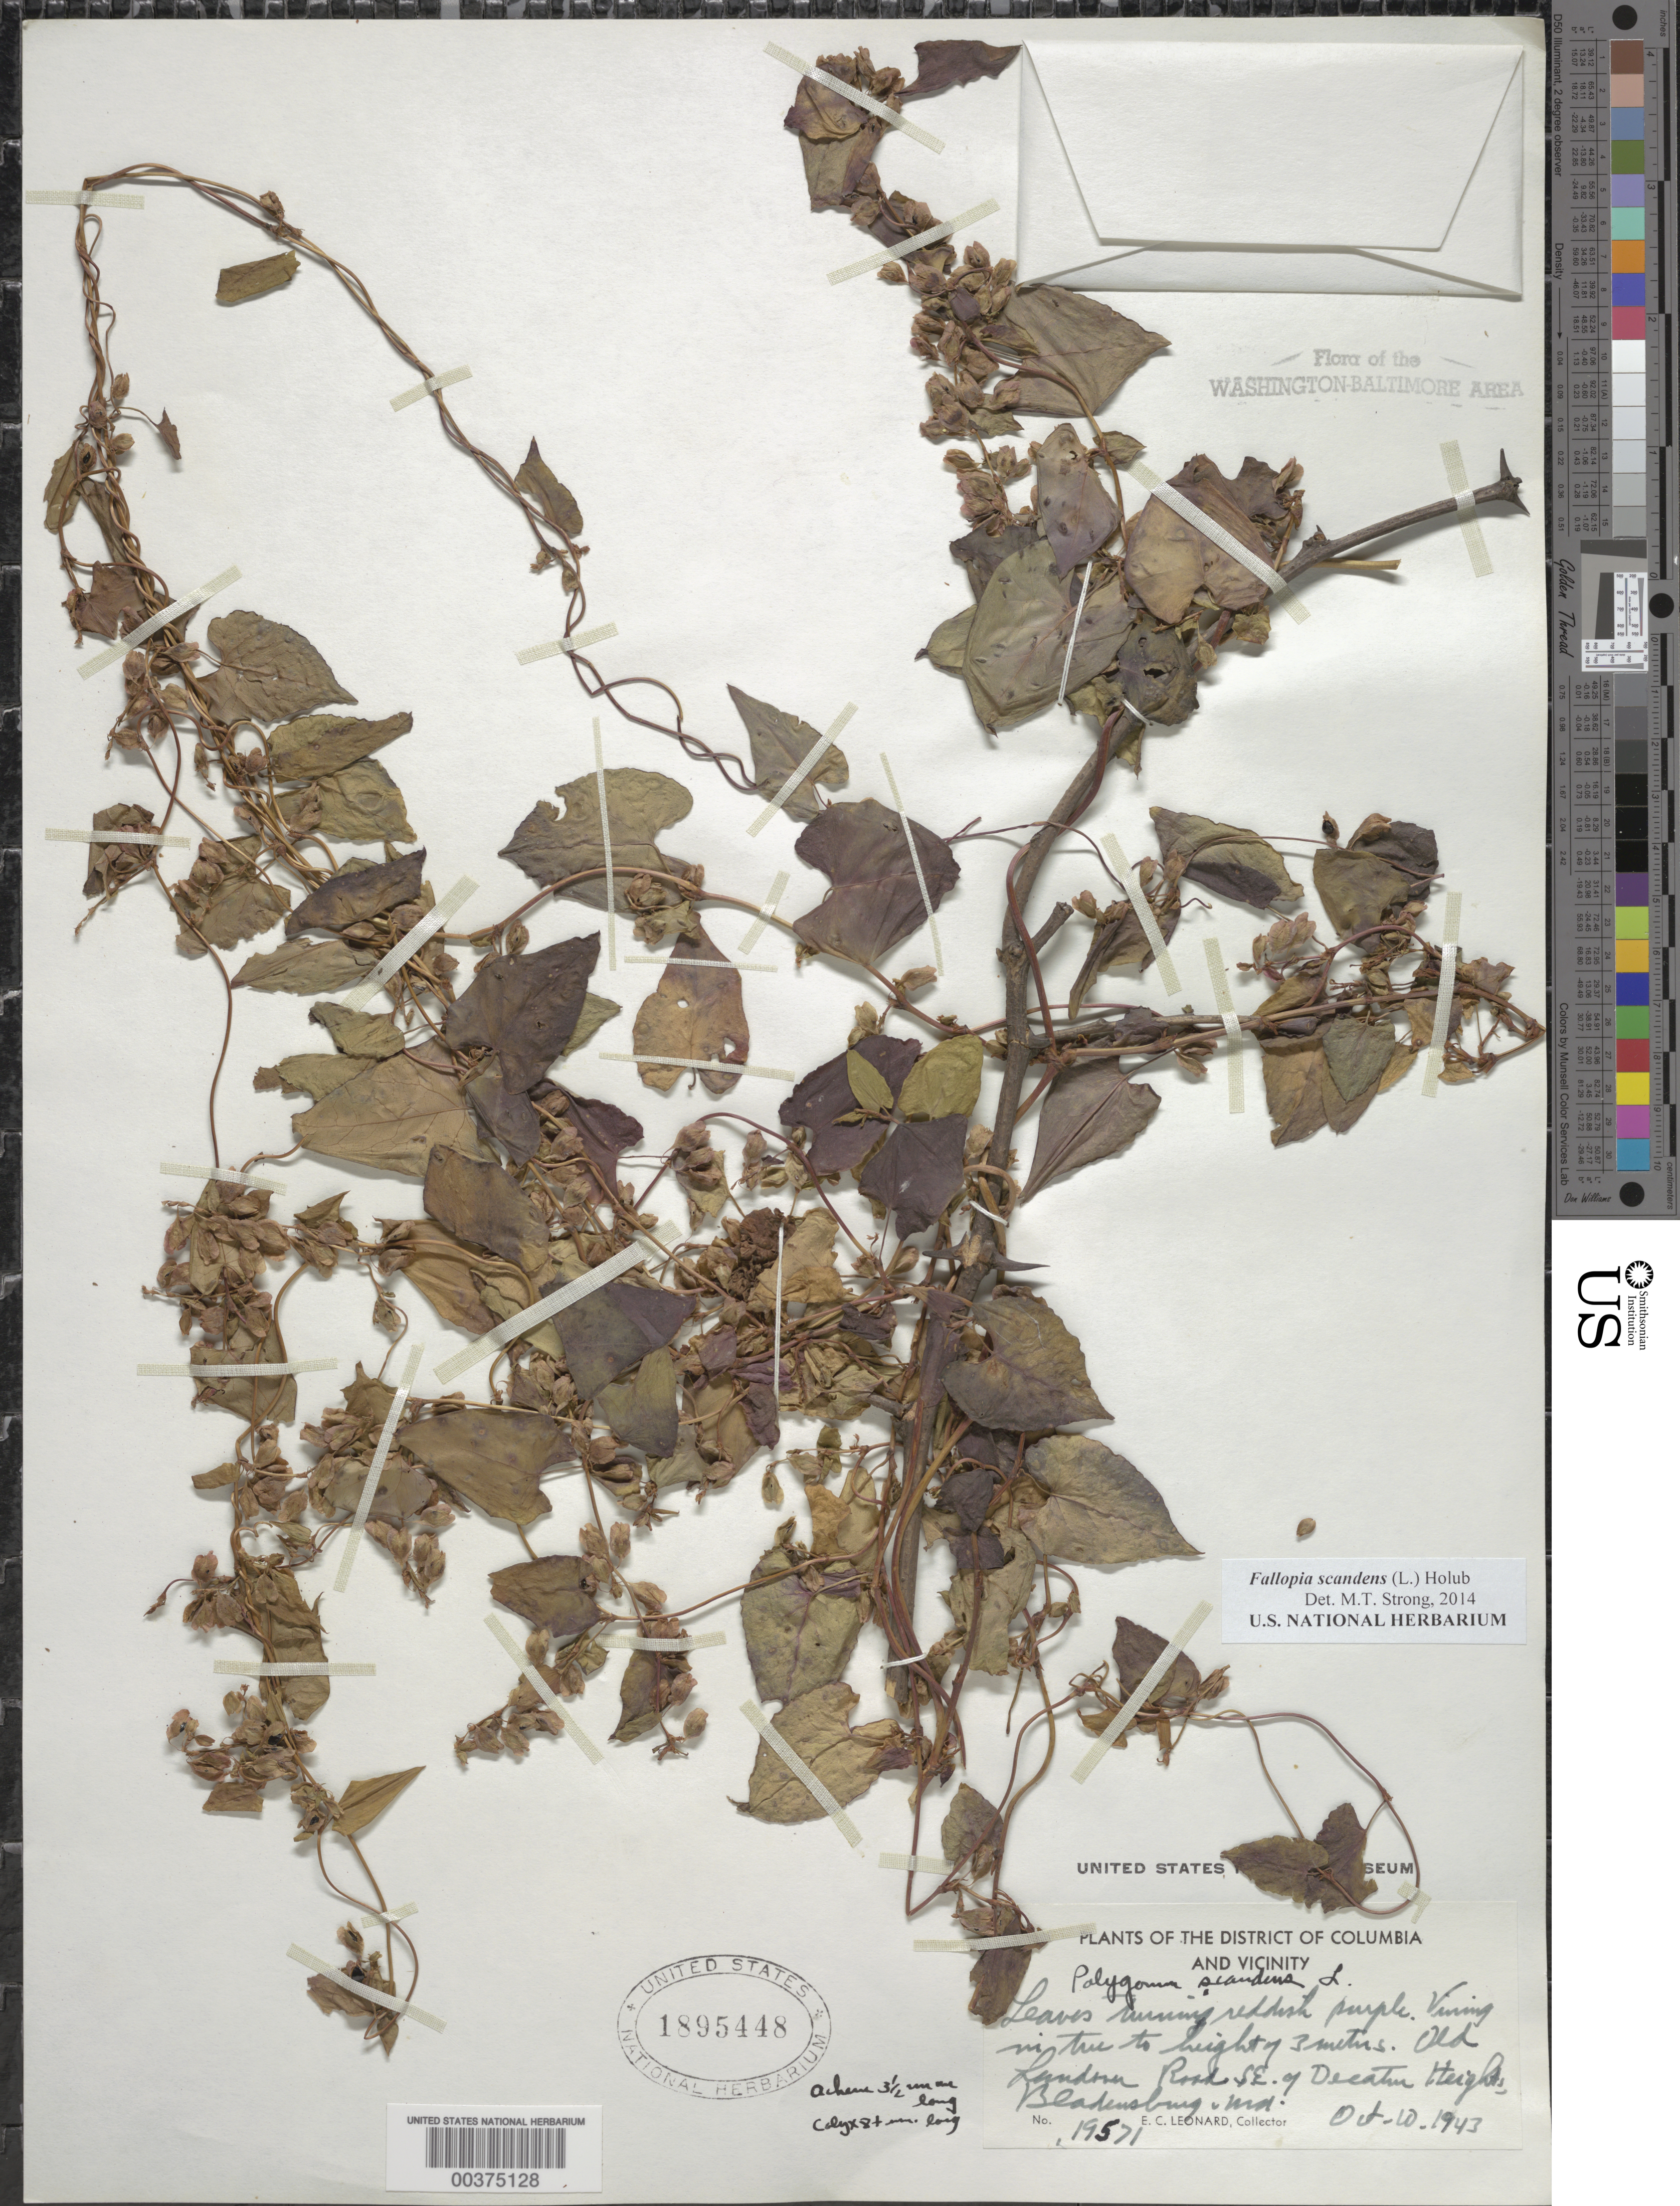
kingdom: Plantae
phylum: Tracheophyta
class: Magnoliopsida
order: Caryophyllales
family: Polygonaceae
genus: Fallopia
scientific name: Fallopia scandens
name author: (L.) Holub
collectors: E. C. Leonard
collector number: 19571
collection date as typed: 10 Oct 1943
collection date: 1943-10-10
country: United States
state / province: Maryland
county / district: Prince George's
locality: Southeast of Decatur Heights, Old Landover Road Bladensburg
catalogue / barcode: US 1895448